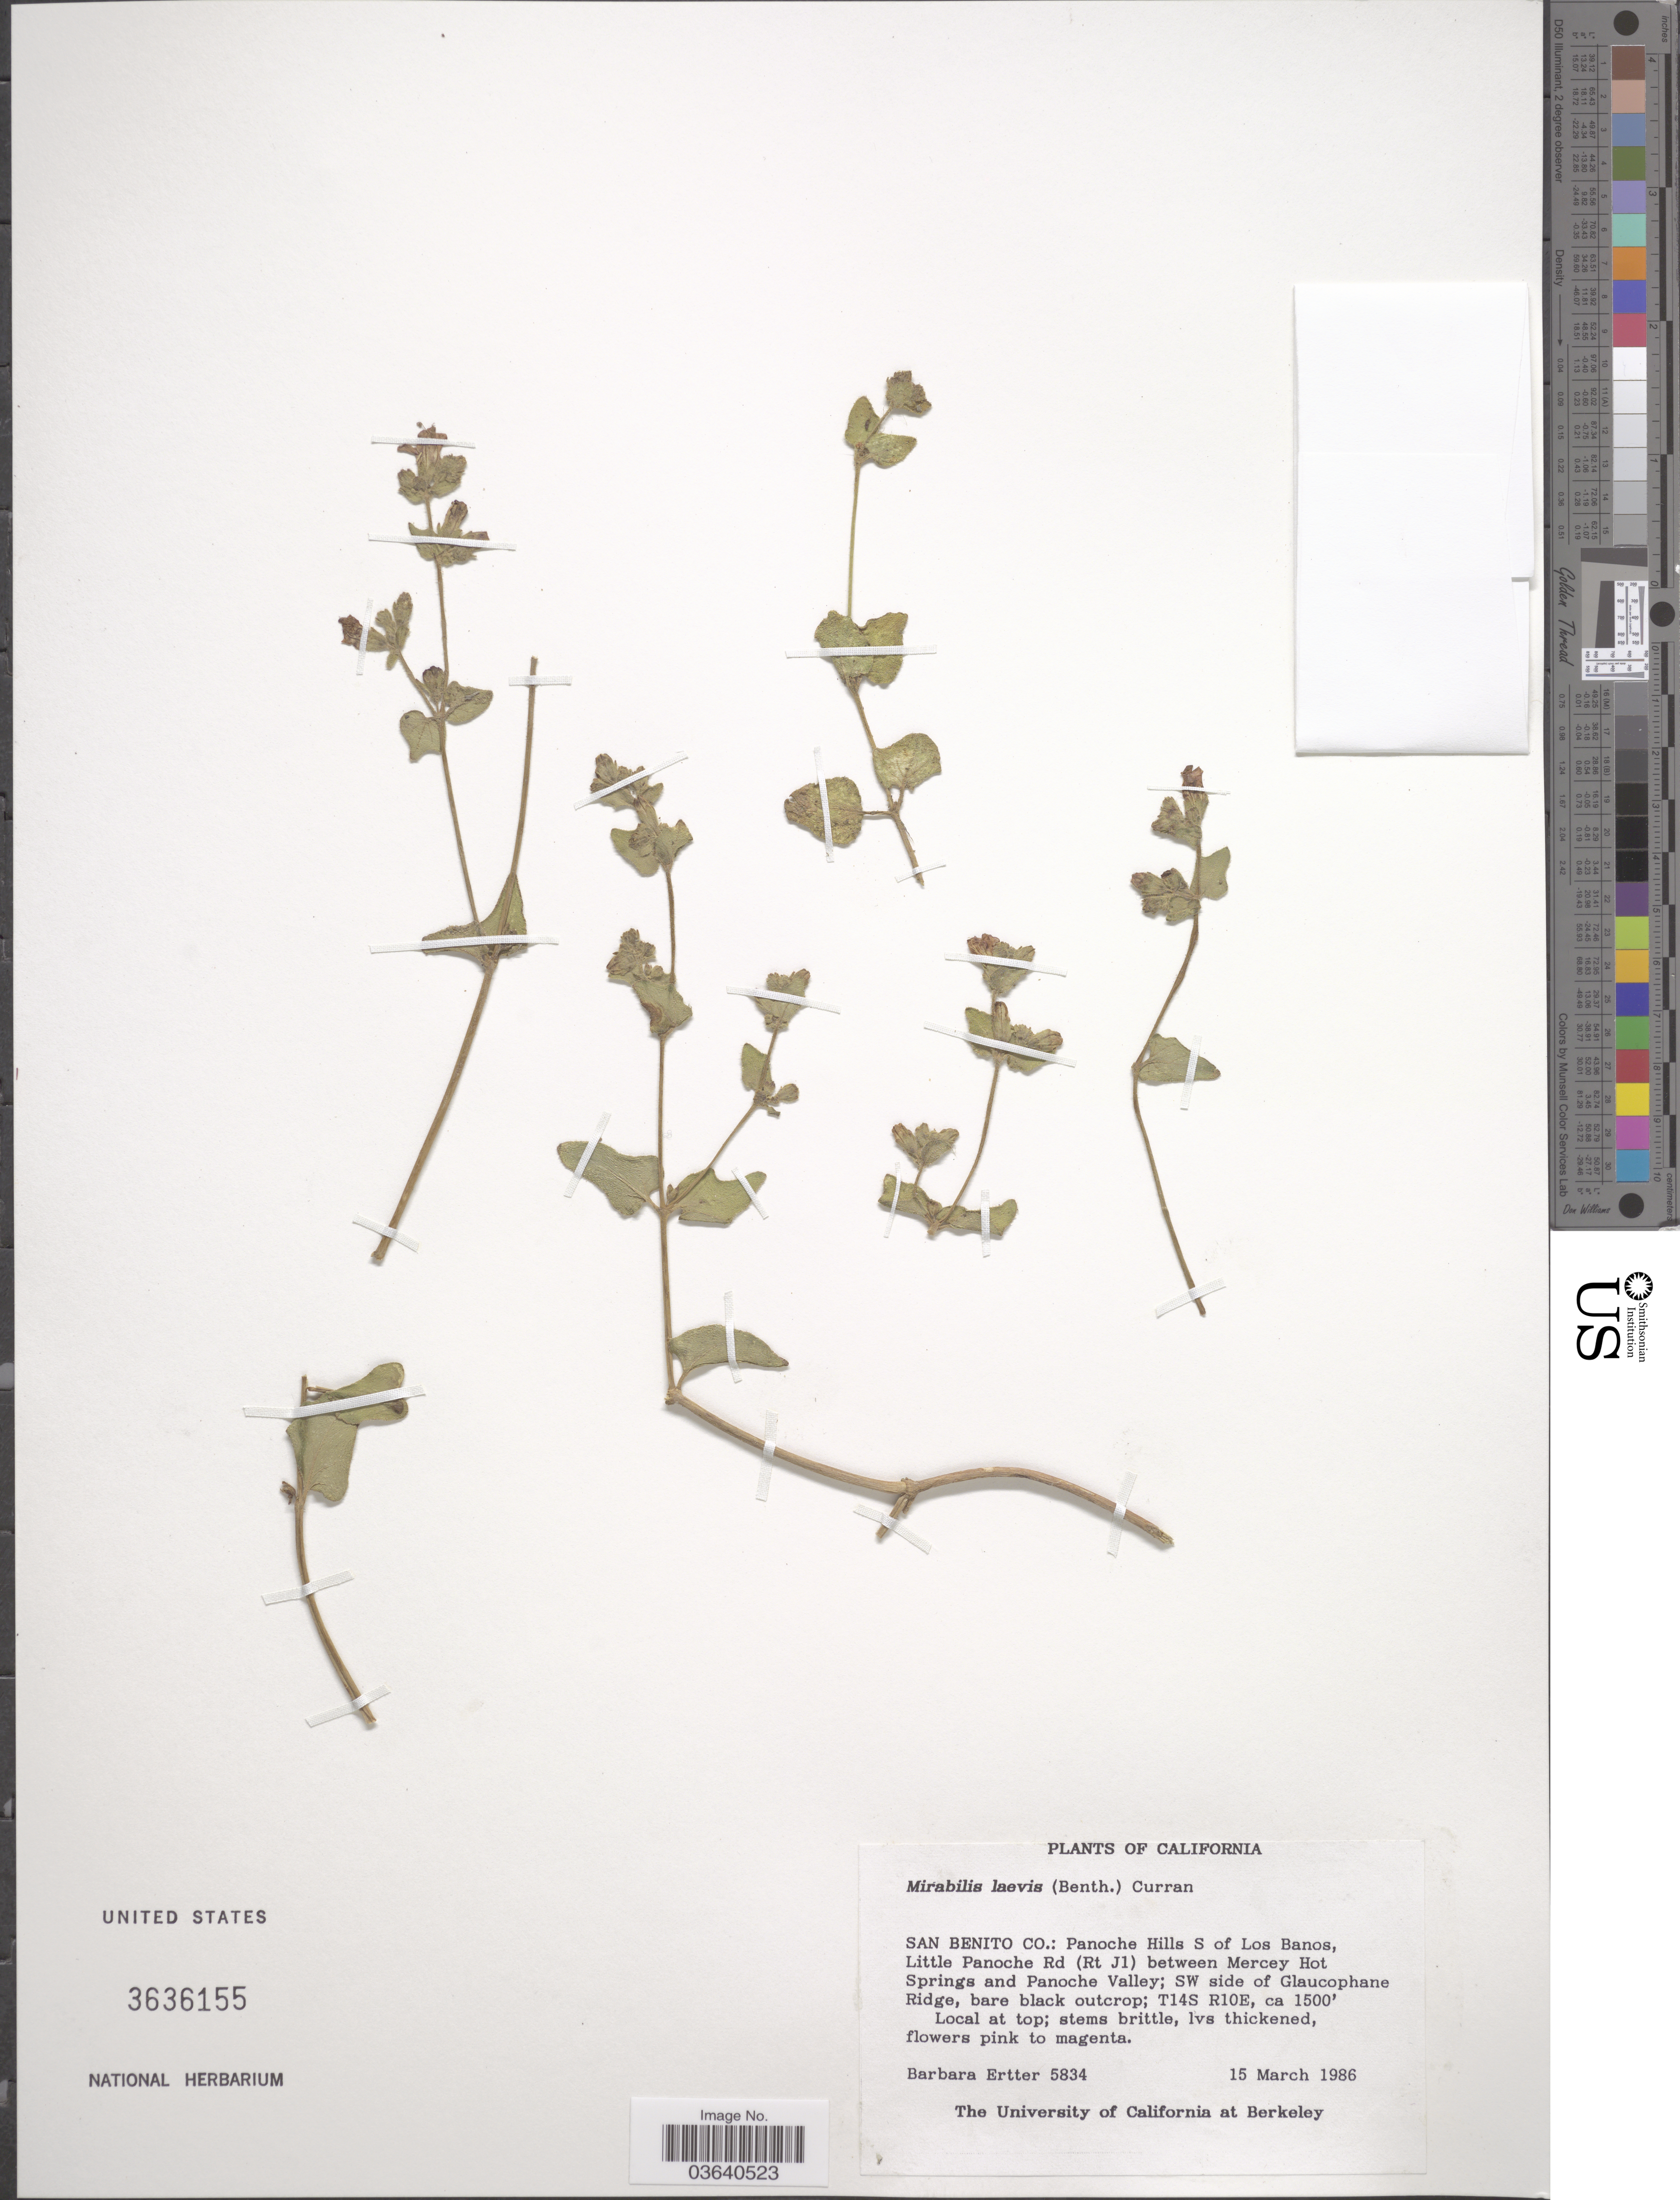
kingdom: Plantae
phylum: Tracheophyta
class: Magnoliopsida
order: Caryophyllales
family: Nyctaginaceae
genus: Mirabilis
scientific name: Mirabilis laevis var. crassifolia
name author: (Choisy) Spellenb.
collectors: B. Ertter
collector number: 5834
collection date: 1986-03-15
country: United States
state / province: California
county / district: San Benito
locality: San Benito Co.: Panoche Hills S of Los Banos, Little Panoche Rd (Rt J1) between Mercey Hot Springs and Panoche Valley; SW side of Glaucophane Ridge, bare black outcrop; T14S R10E.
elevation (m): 457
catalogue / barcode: US 3636155